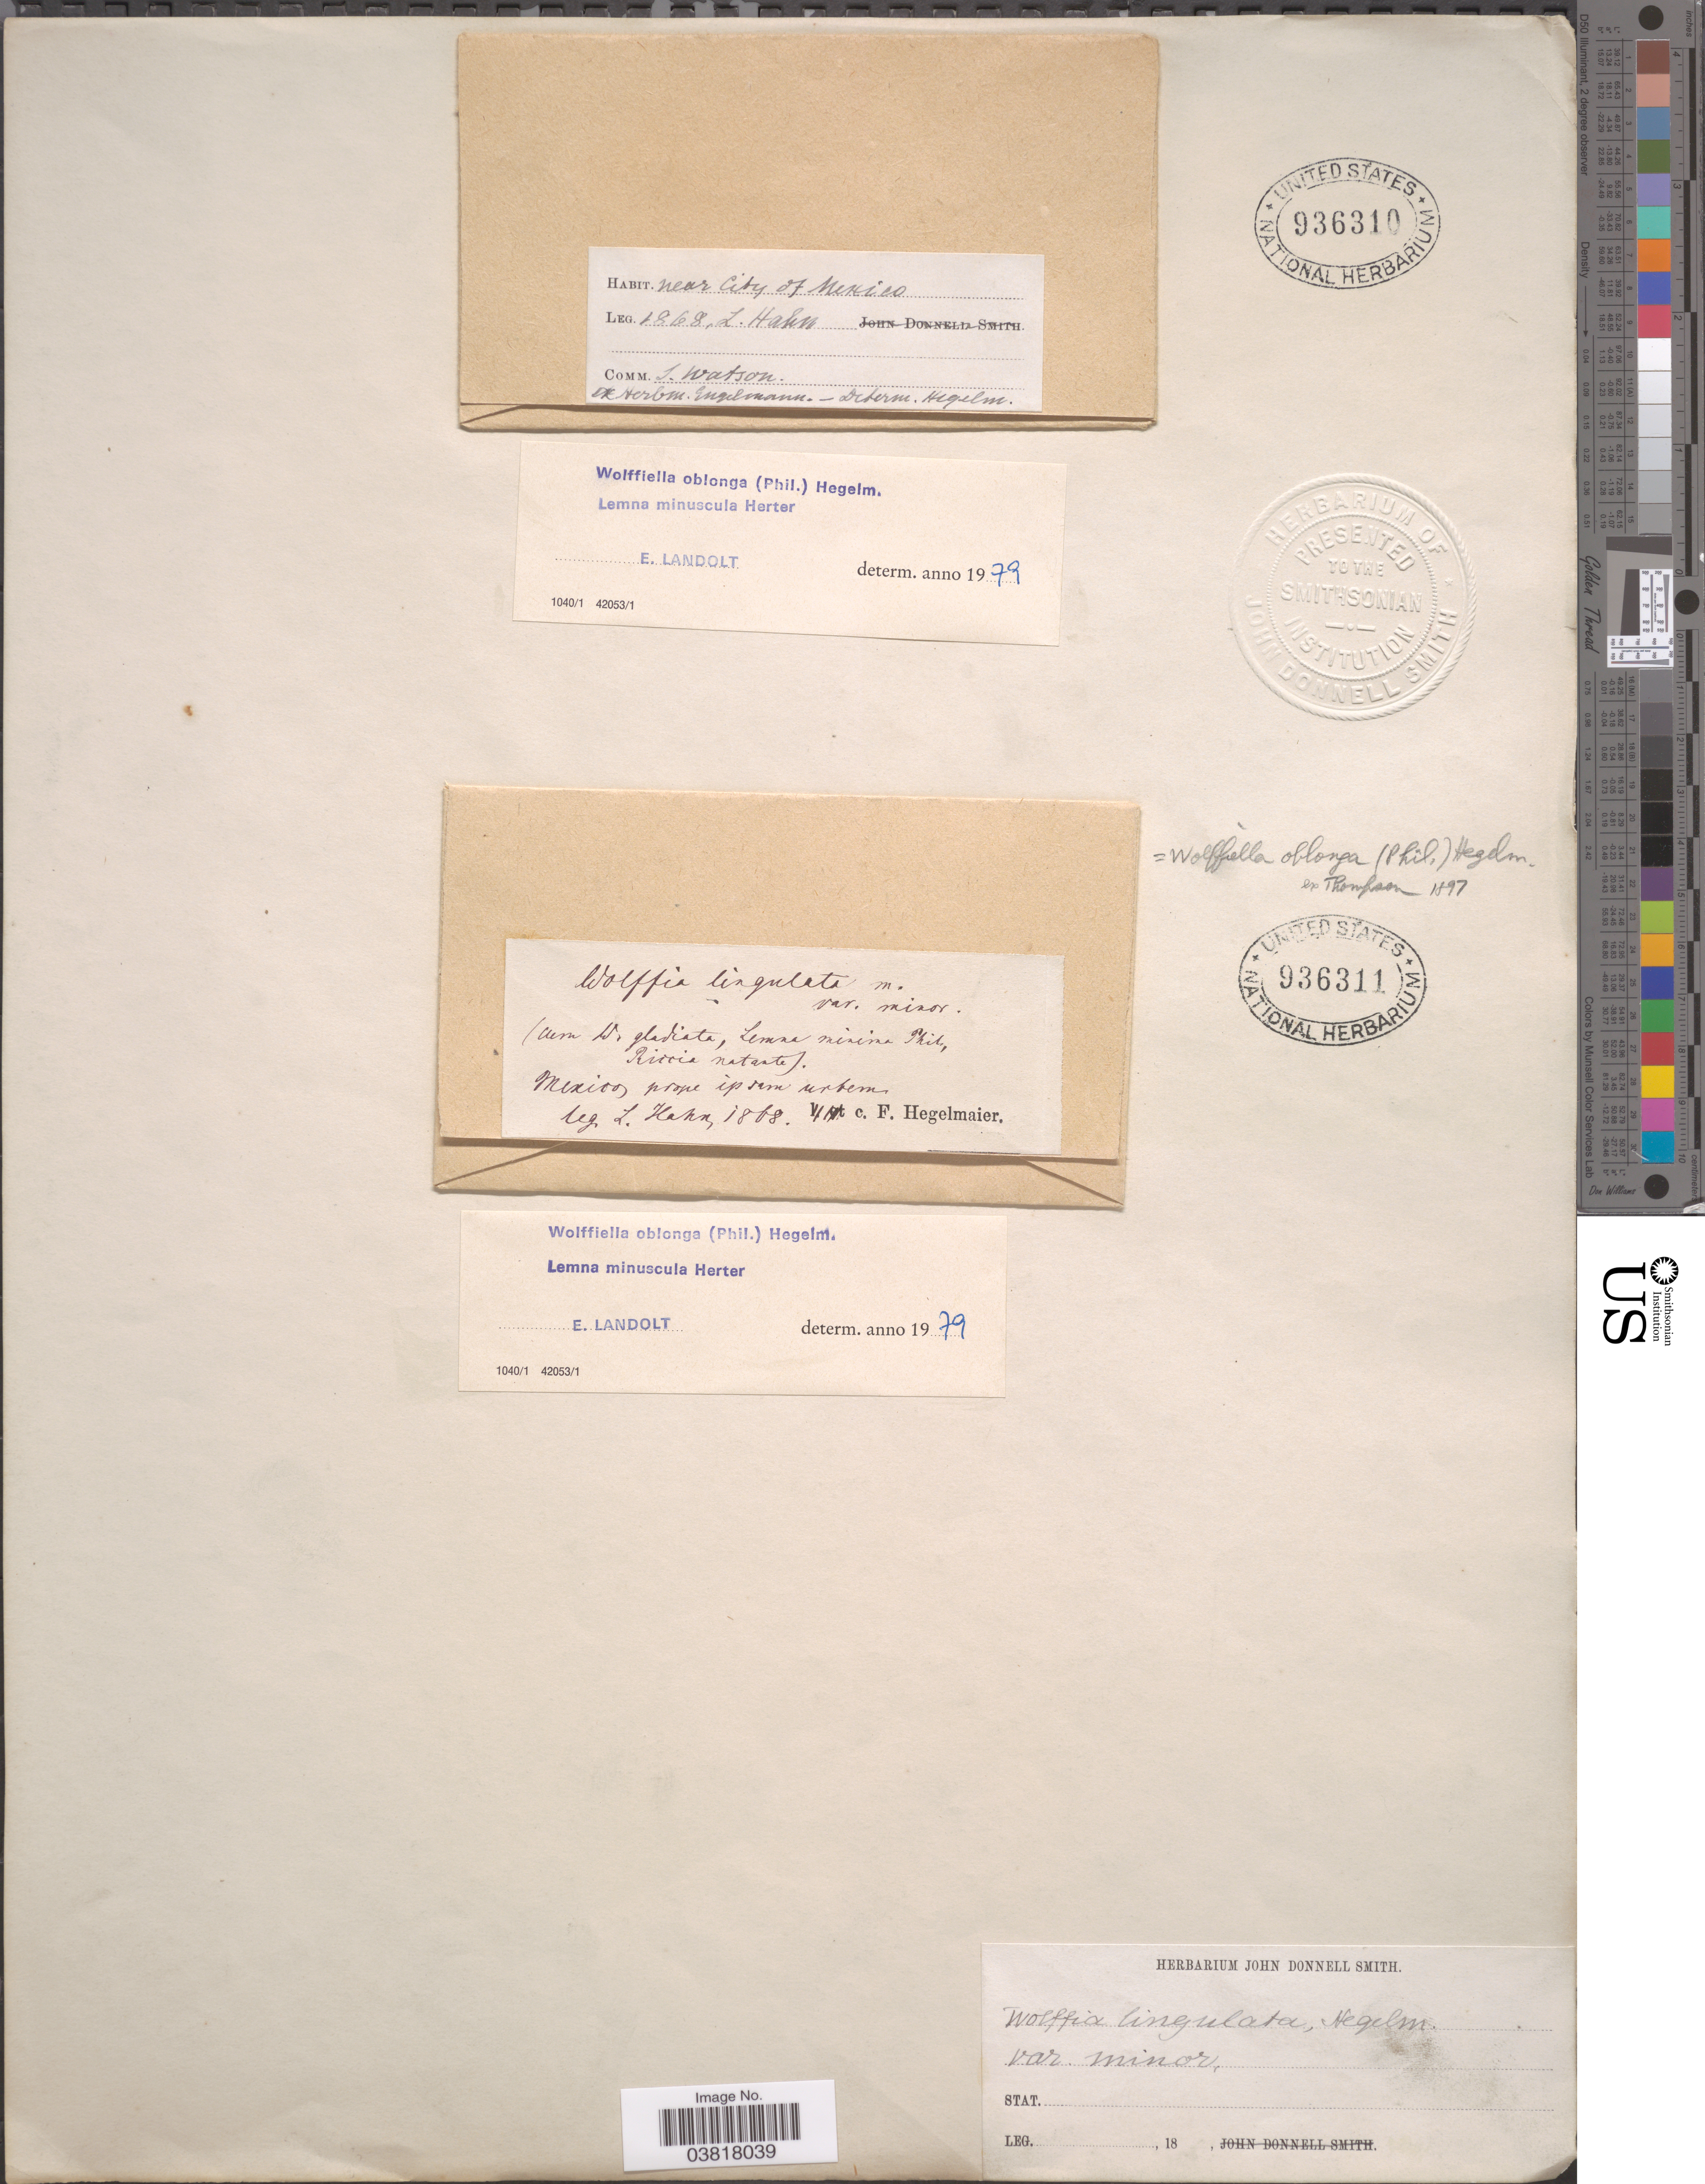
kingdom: Plantae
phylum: Tracheophyta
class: Liliopsida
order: Alismatales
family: Araceae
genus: Wolffiella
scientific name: Wolffiella oblonga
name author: (Phil.) Hegelm.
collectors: L. Hahn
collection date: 1868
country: Mexico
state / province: México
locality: Near City of Mexico.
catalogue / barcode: US 936310-2